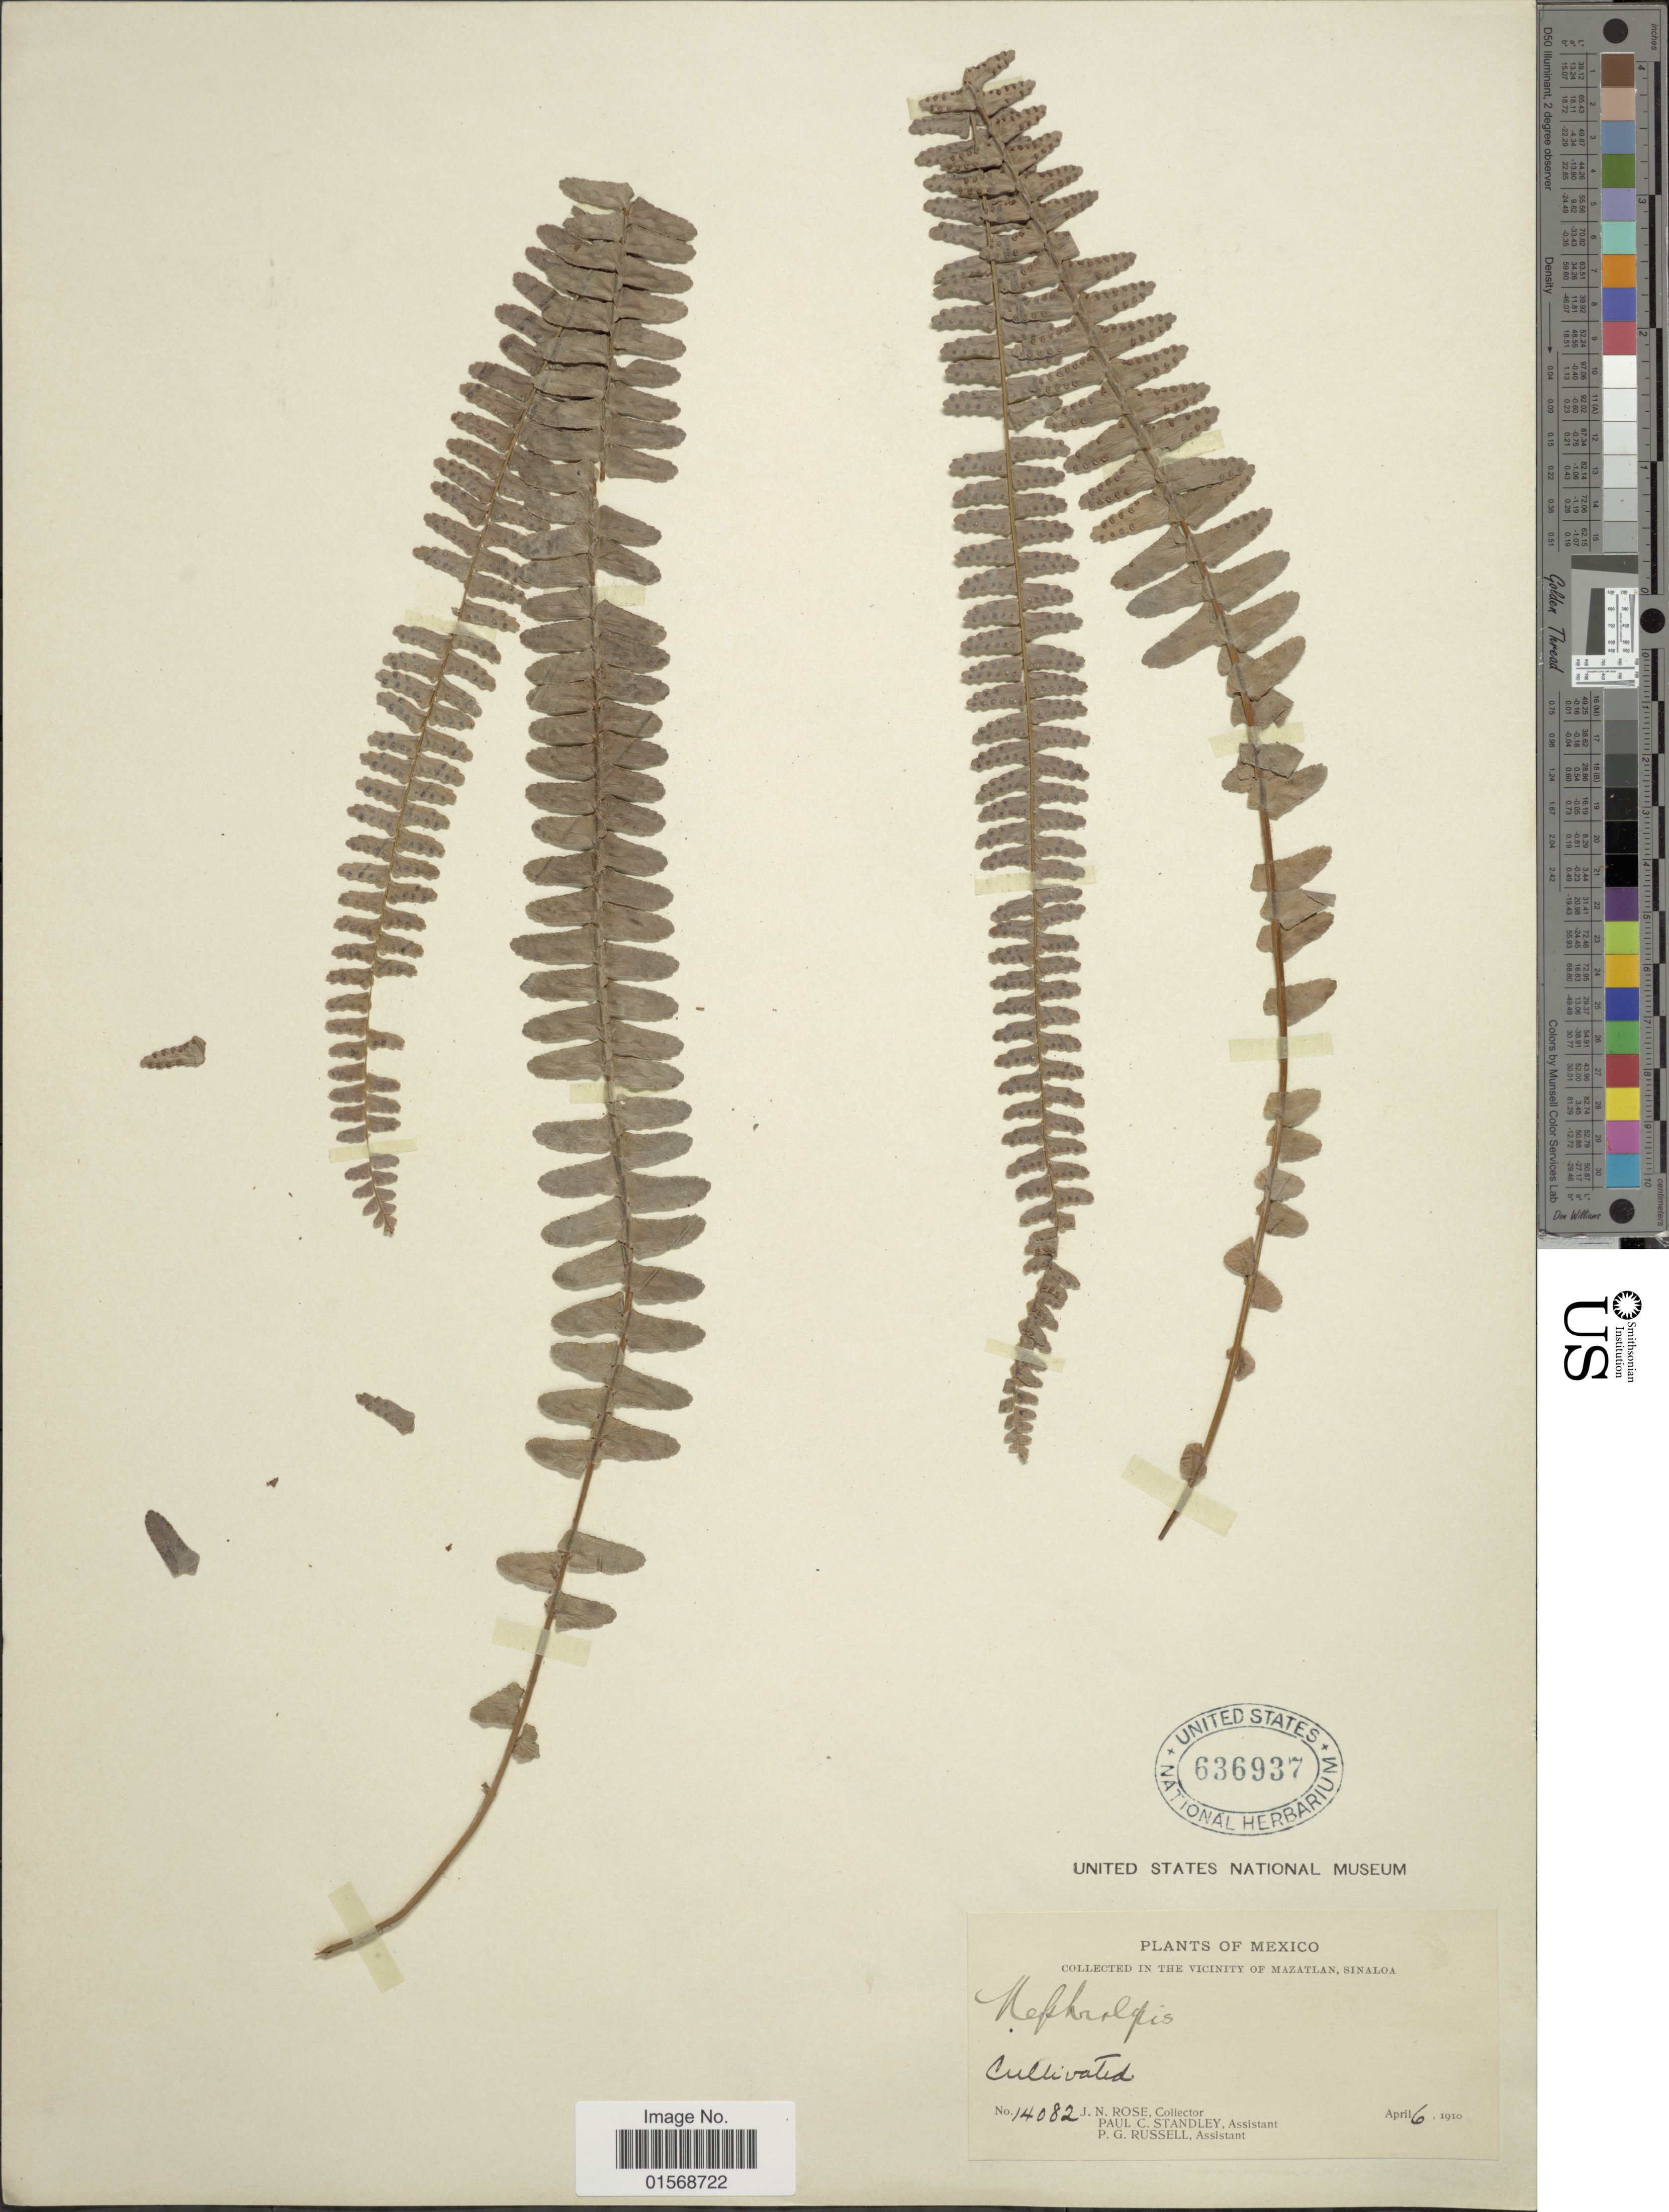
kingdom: Plantae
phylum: Tracheophyta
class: Polypodiopsida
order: Polypodiales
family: Nephrolepidaceae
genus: Nephrolepis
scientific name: Nephrolepis sp.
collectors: J. N. Rose, P. C. Standley & P. G. Russell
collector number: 14082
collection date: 1910-04-06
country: Mexico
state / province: Sinaloa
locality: Mexico, in the vicinity of Mazatlan, Sinaloa.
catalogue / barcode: US 636937